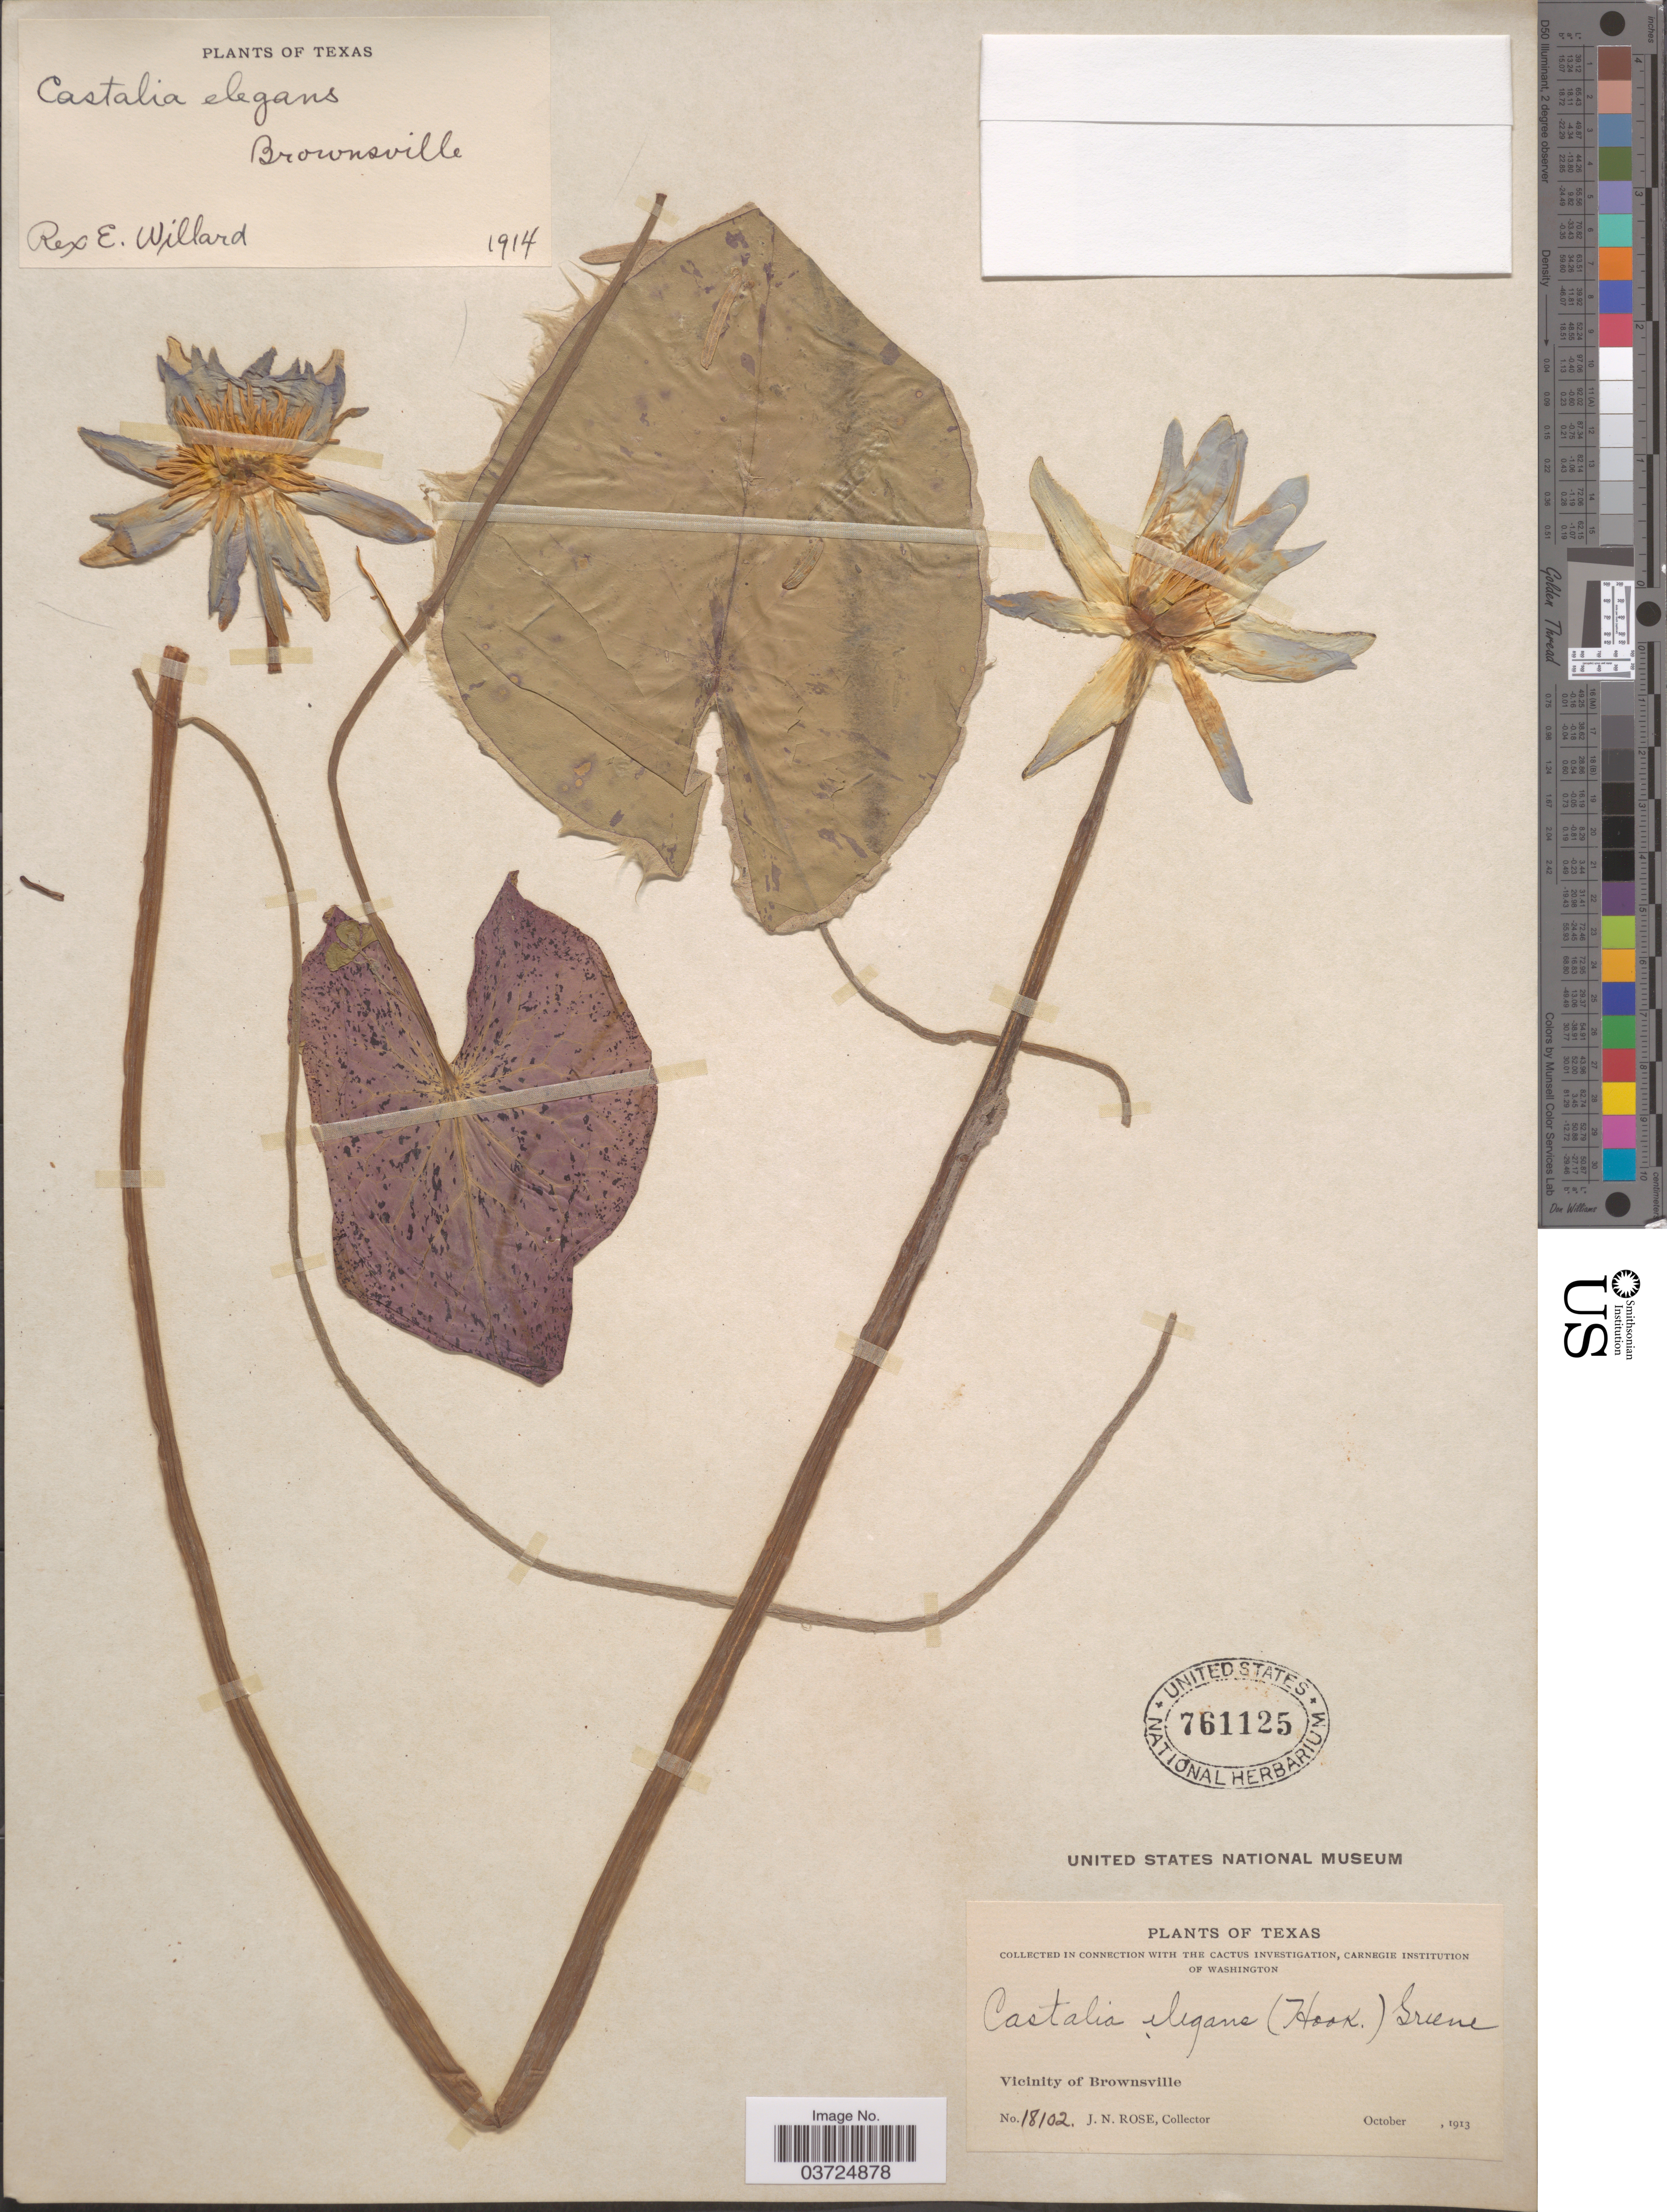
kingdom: Plantae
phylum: Tracheophyta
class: Magnoliopsida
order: Nymphaeales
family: Nymphaeaceae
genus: Nymphaea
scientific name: Nymphaea elegans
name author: Hook.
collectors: R. Willard & J. N. Rose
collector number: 18102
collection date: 1913-10/1914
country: United States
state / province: Texas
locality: Brownsville. Vicinity of Brownsville.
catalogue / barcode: US 761125